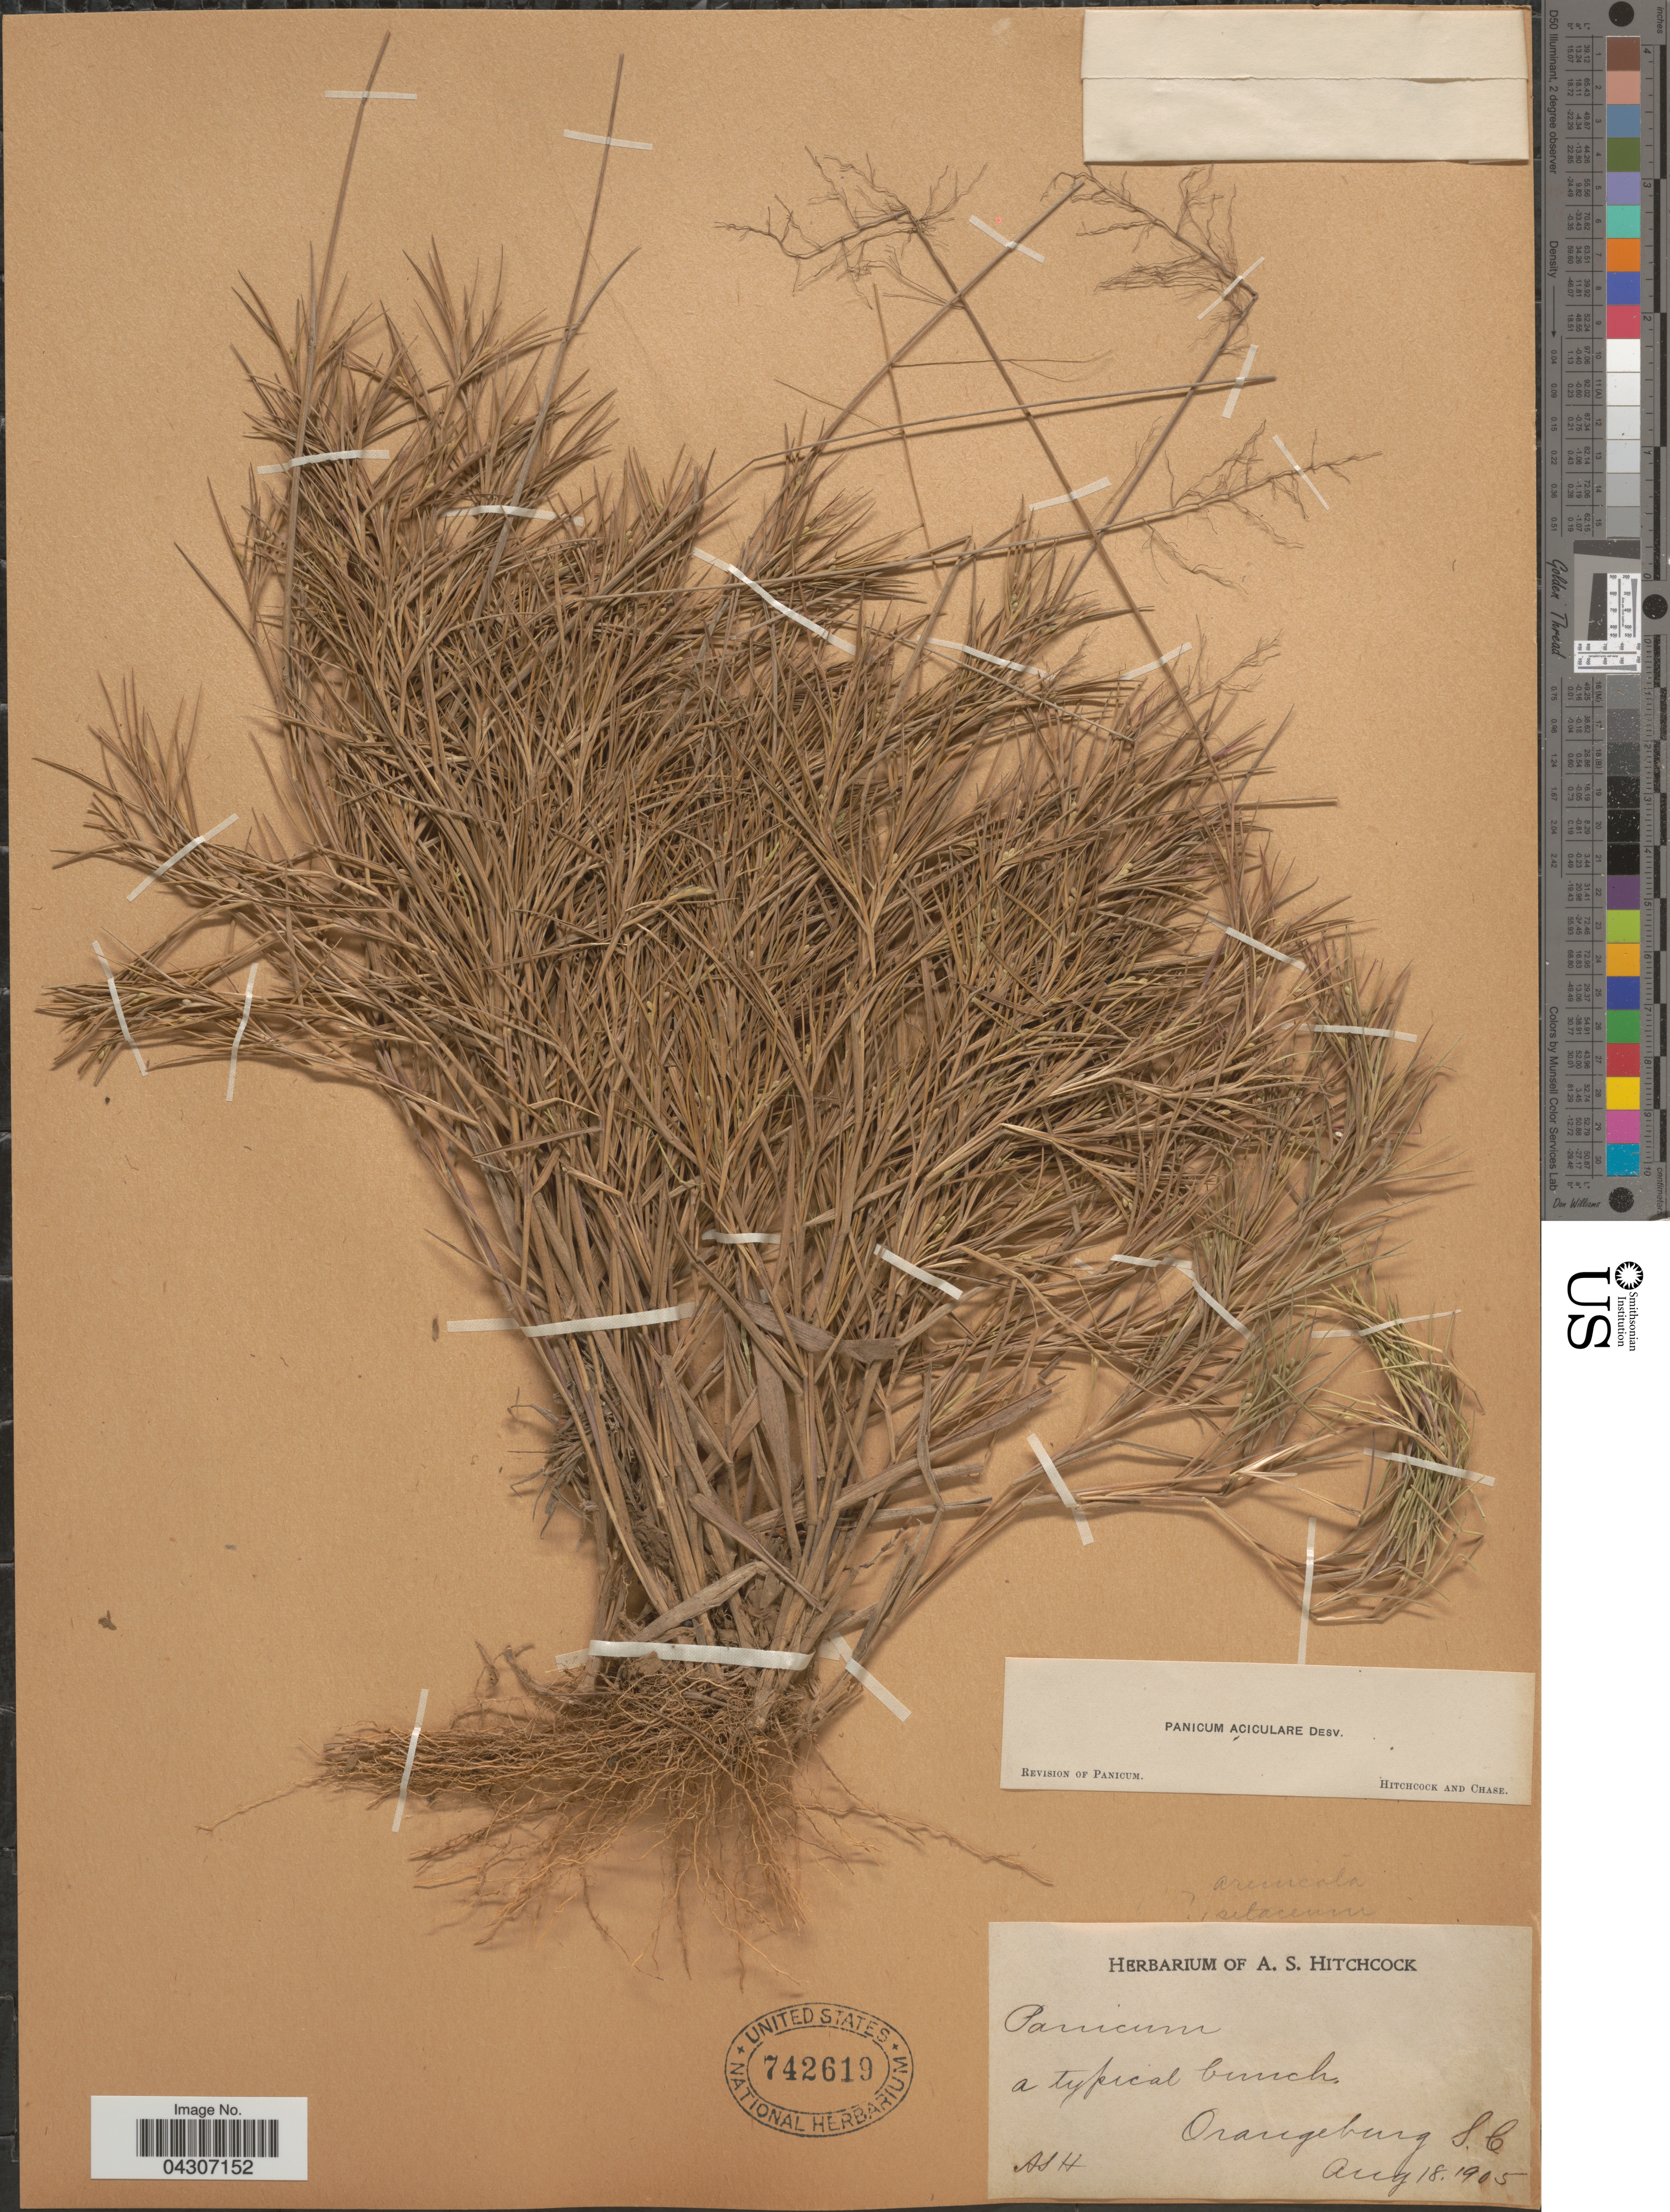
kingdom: Plantae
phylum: Tracheophyta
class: Liliopsida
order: Poales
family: Poaceae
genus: Dichanthelium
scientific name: Dichanthelium aciculare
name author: (Desv. ex Poir.) Gould & C.A. Clark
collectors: A. S. Hitchcock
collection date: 1905-08-18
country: United States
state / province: South Carolina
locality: Orangeburg.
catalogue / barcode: US 742619